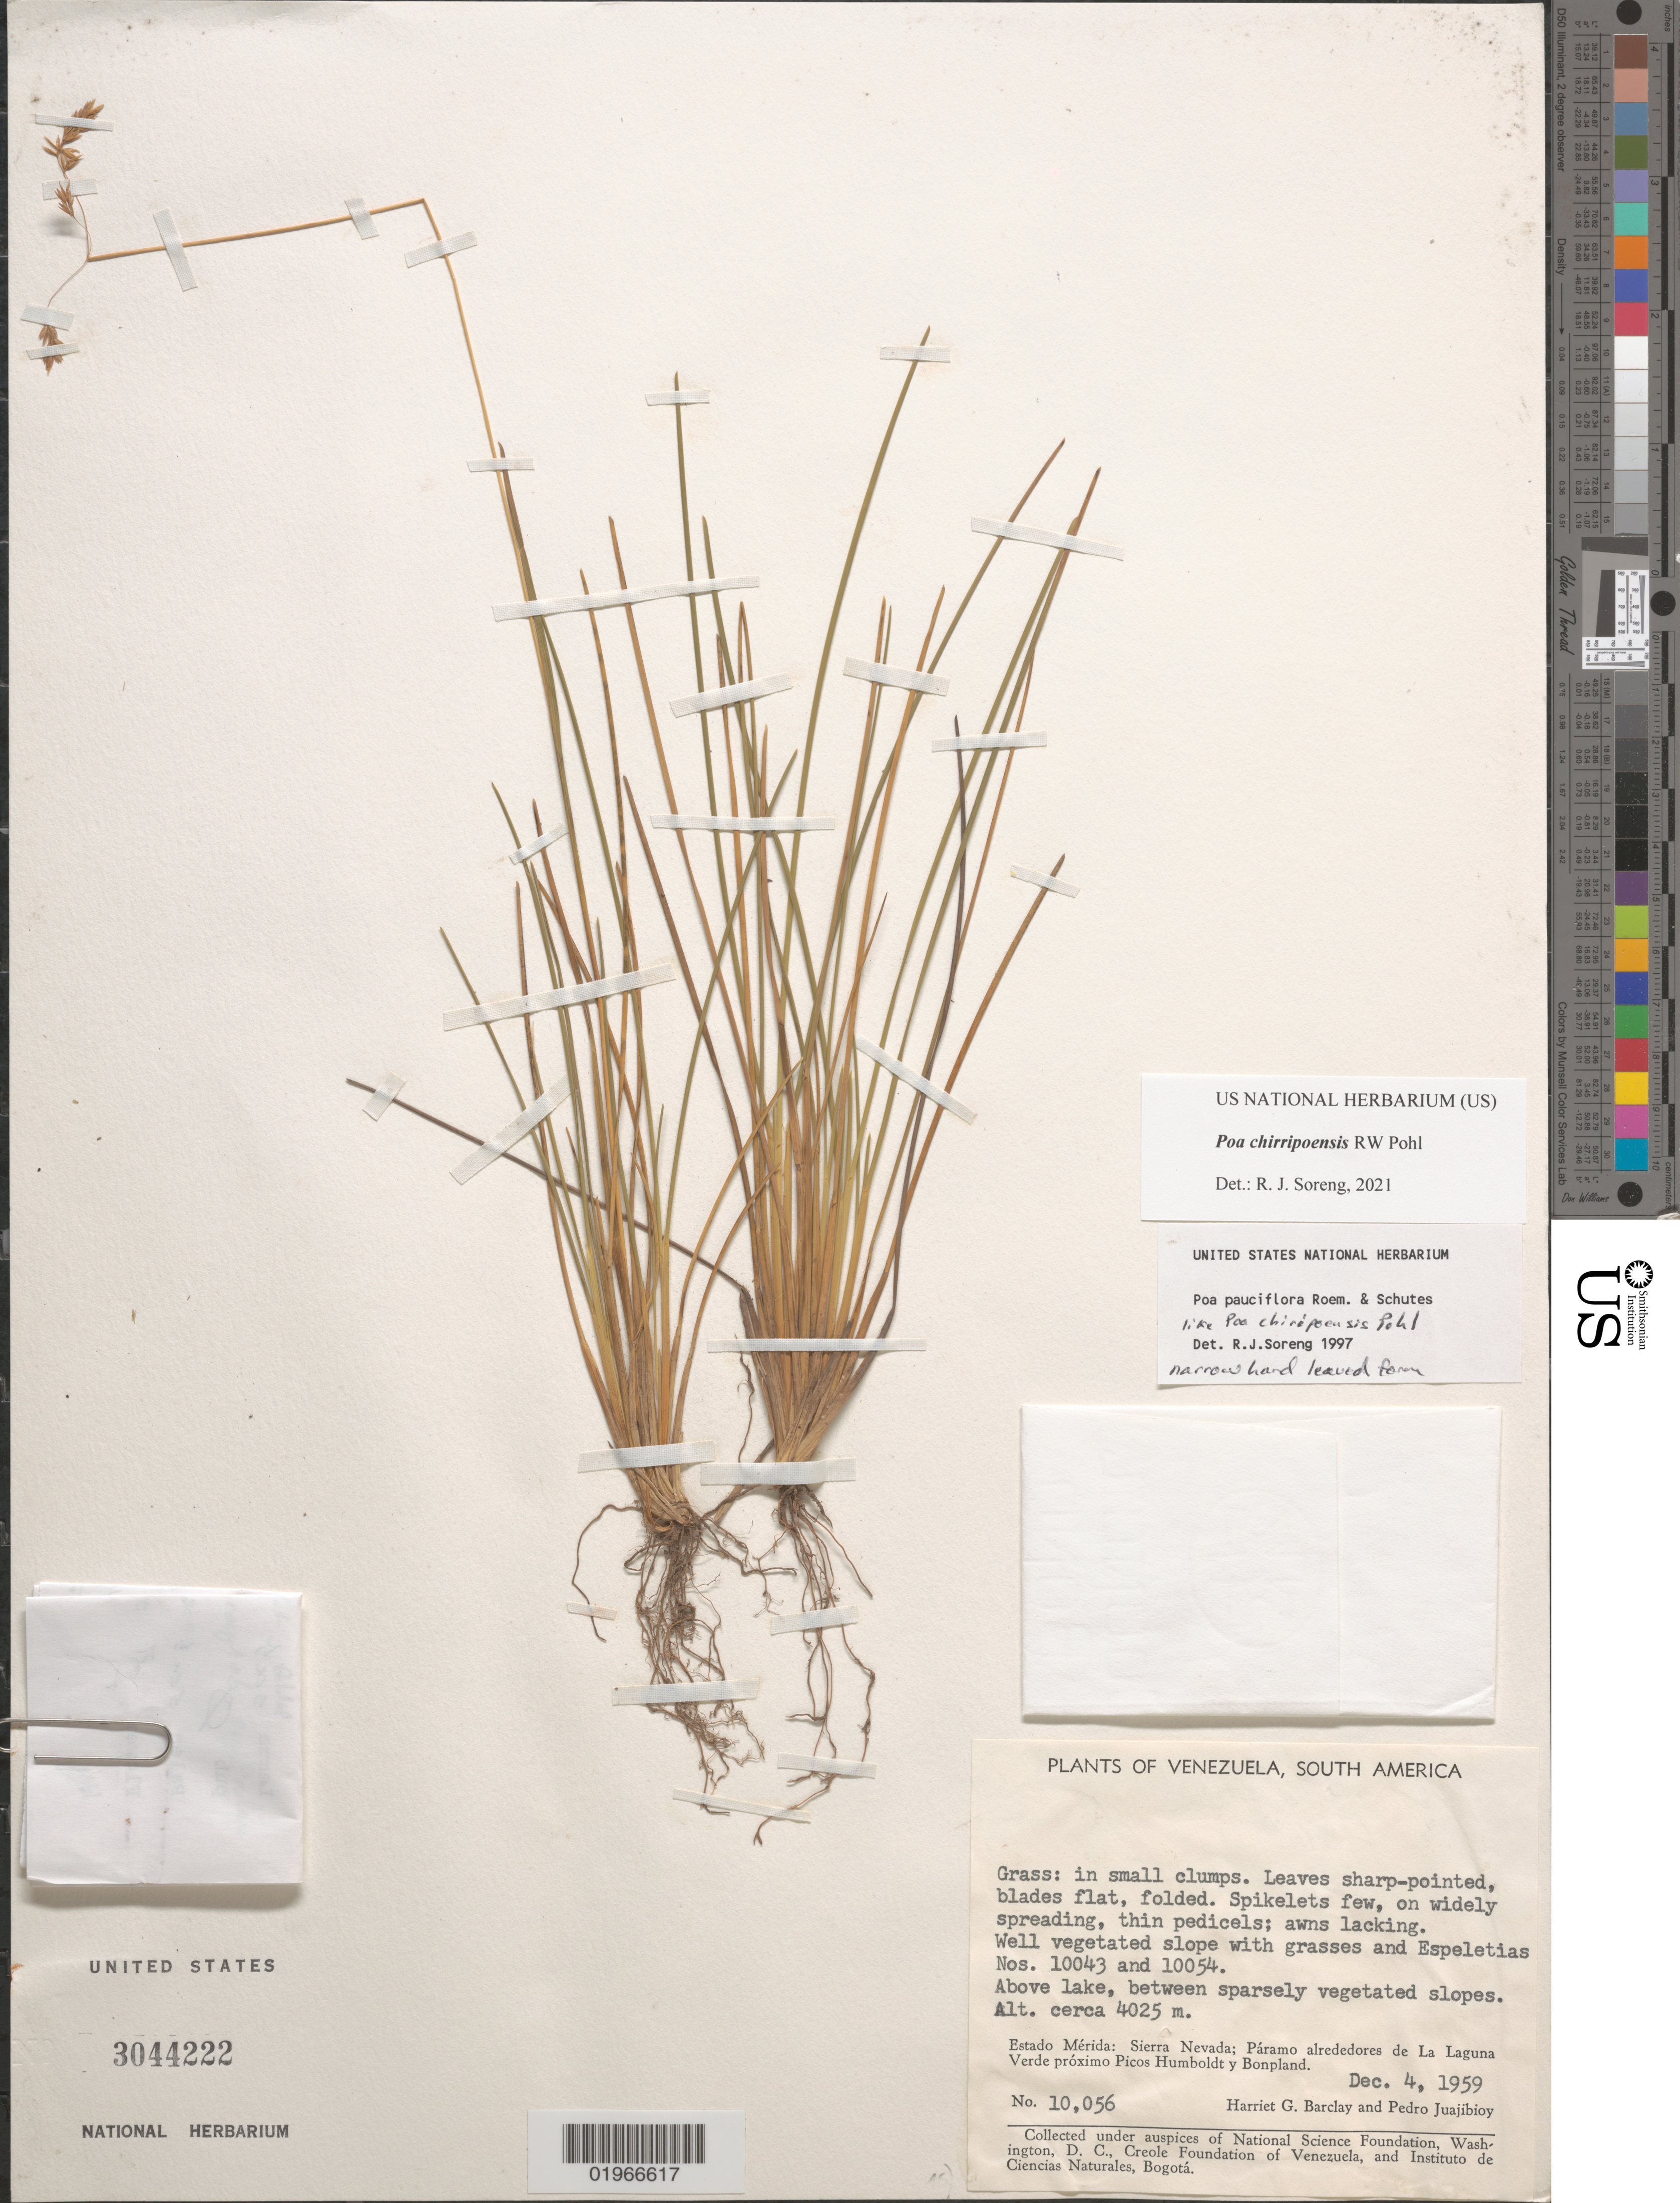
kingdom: Plantae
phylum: Tracheophyta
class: Liliopsida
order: Poales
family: Poaceae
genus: Poa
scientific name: Poa chirripoensis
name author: R.W. Pohl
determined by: Soreng, Robert J., Research Associate (BOT), Smithsonian Institution - National Museum of Natural History (UNITED STATES)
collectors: H. G. Barclay & P. Juajibioy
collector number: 10056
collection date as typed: Dec. 4, 1959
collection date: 1959-12-04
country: Venezuela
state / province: Mérida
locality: Above lake, between sparsely vegetated slopes.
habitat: Above lake, between sparsely vegetated slopes.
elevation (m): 4025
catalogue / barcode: US 3044222